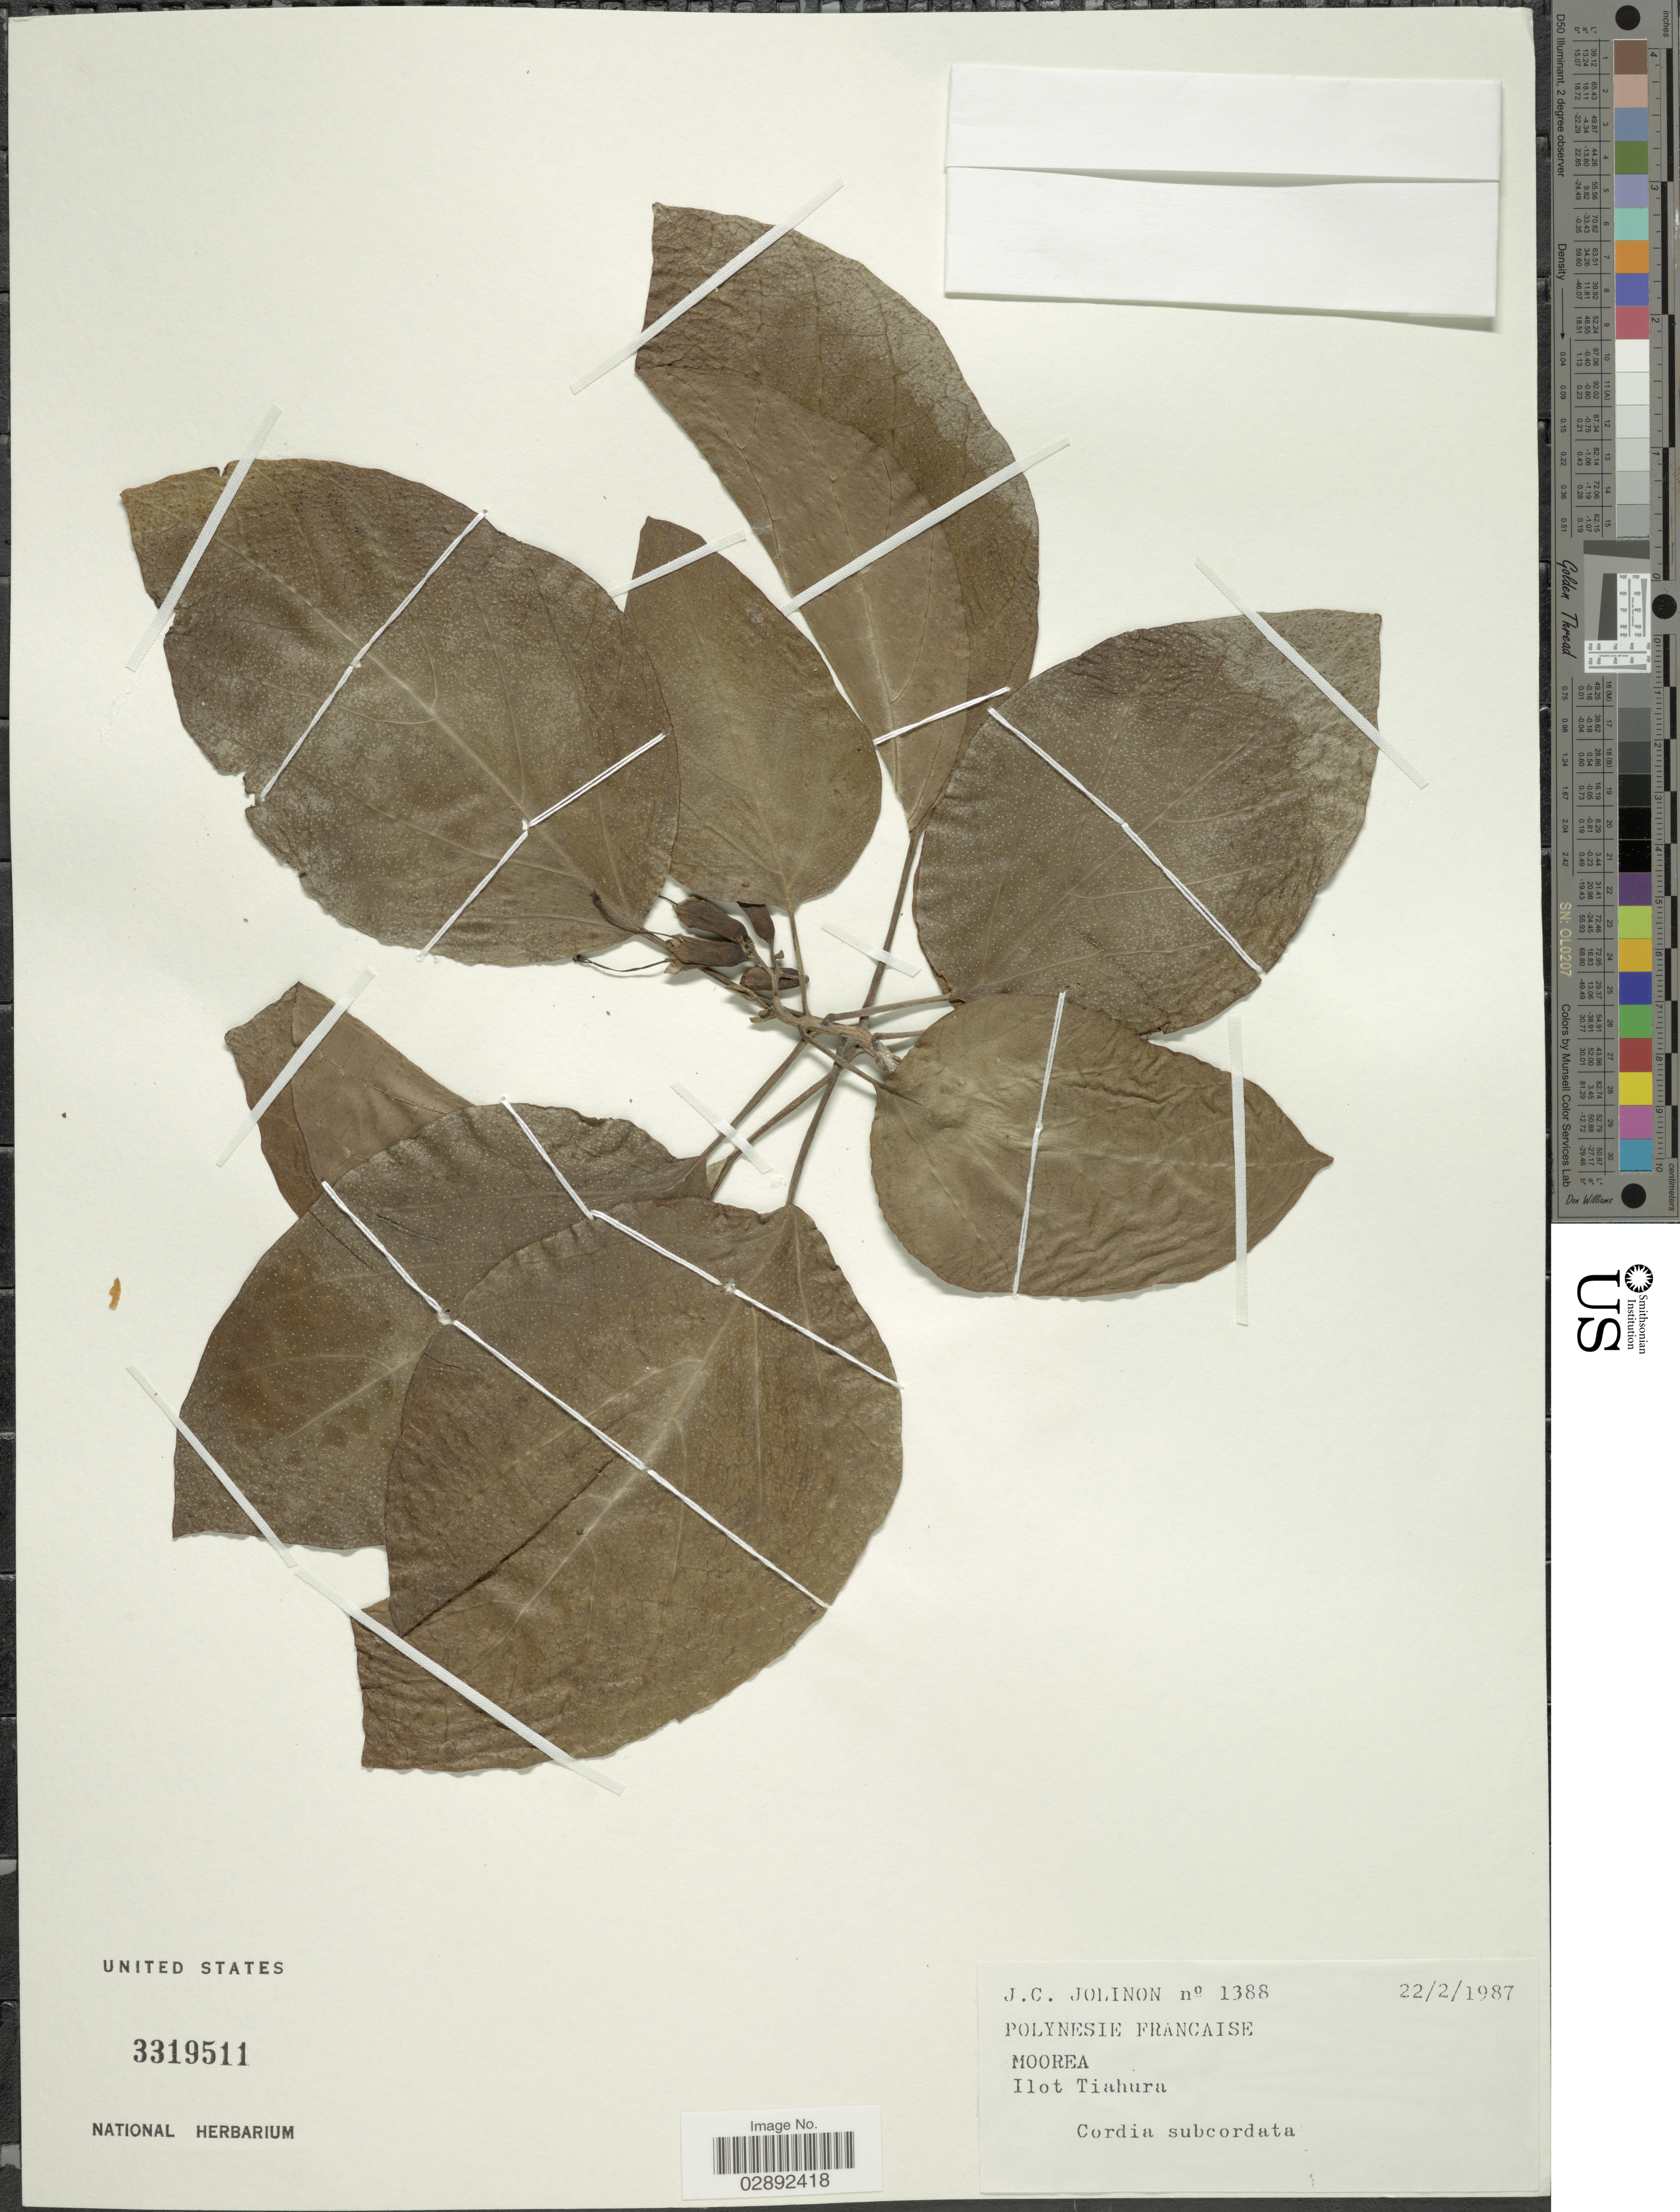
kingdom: Plantae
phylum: Tracheophyta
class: Magnoliopsida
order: Boraginales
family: Cordiaceae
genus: Cordia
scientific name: Cordia subcordata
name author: Lam.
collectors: J. Jolinon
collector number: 1388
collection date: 1987-02-22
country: French Polynesia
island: Moorea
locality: Polynesie Franciase. Moorea. Ilot Tiahura.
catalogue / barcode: US 3319511